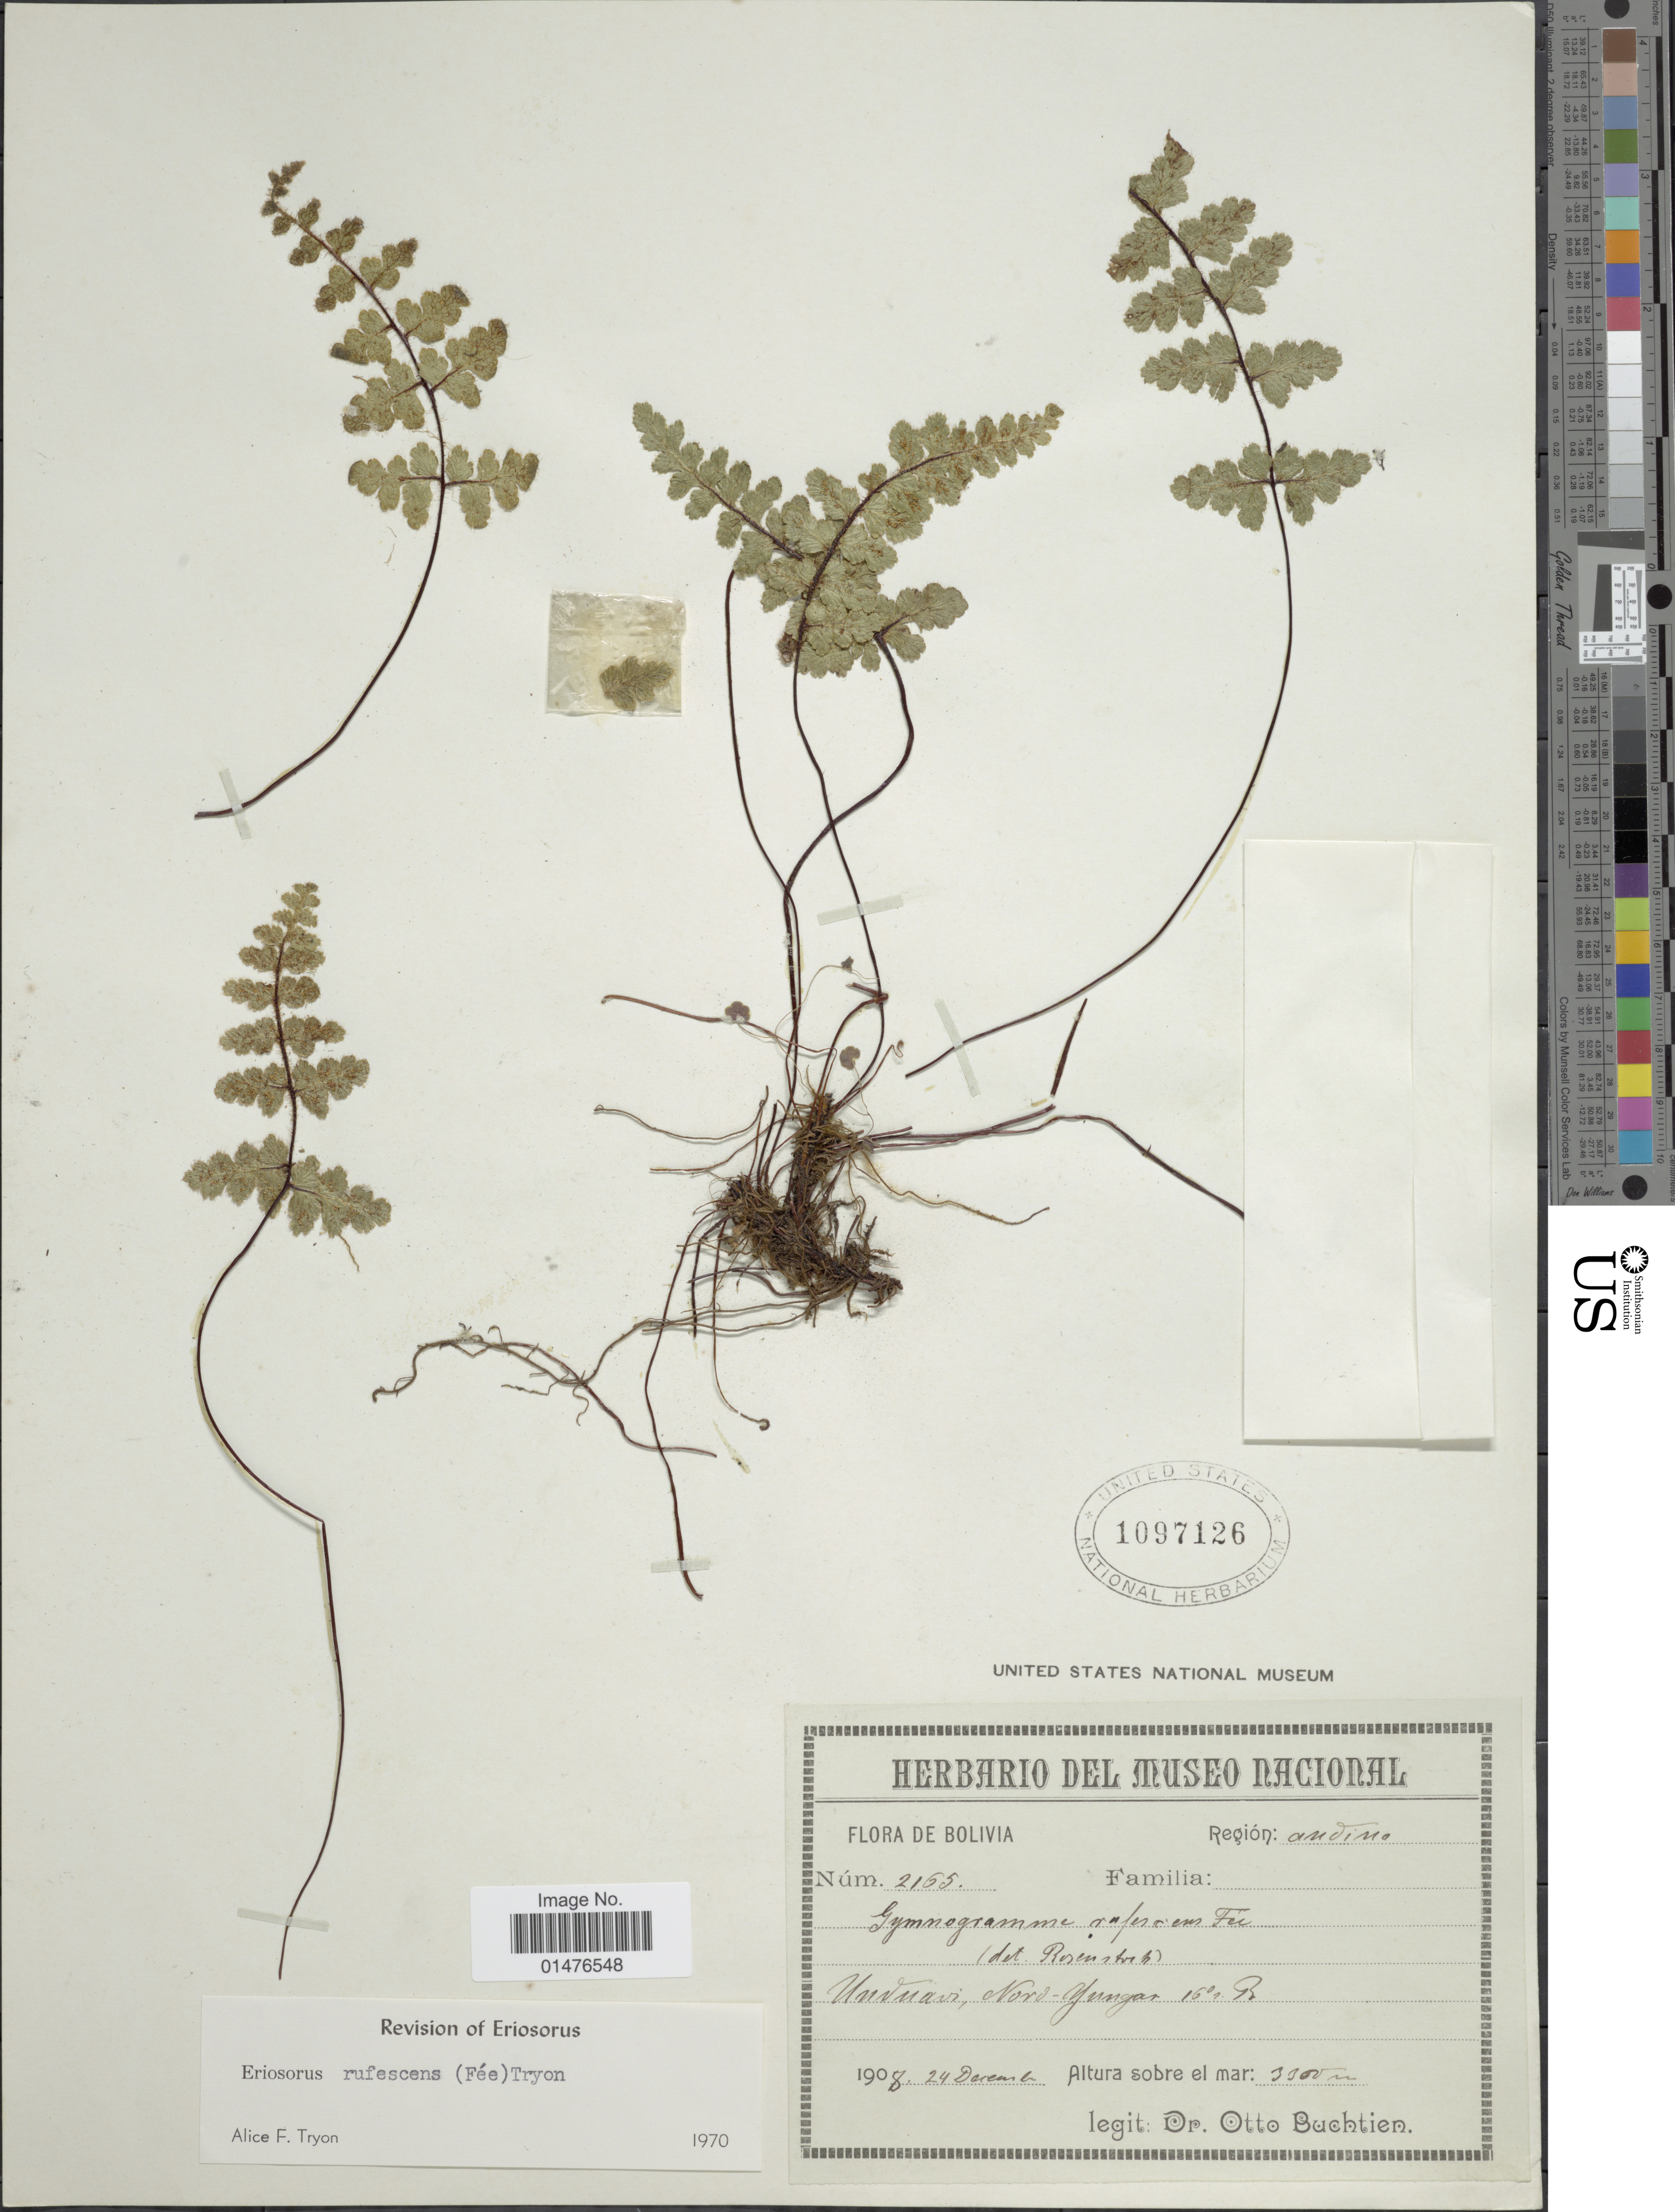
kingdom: Plantae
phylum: Tracheophyta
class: Polypodiopsida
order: Polypodiales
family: Pteridaceae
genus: Jamesonia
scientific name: Jamesonia rufescens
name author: (Fée) Christenh.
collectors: O. Buchtien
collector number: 2165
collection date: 1908-12-24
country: Bolivia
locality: Region: Andina. Unduavi, Nord-Yungas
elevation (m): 3300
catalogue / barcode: US 1097126